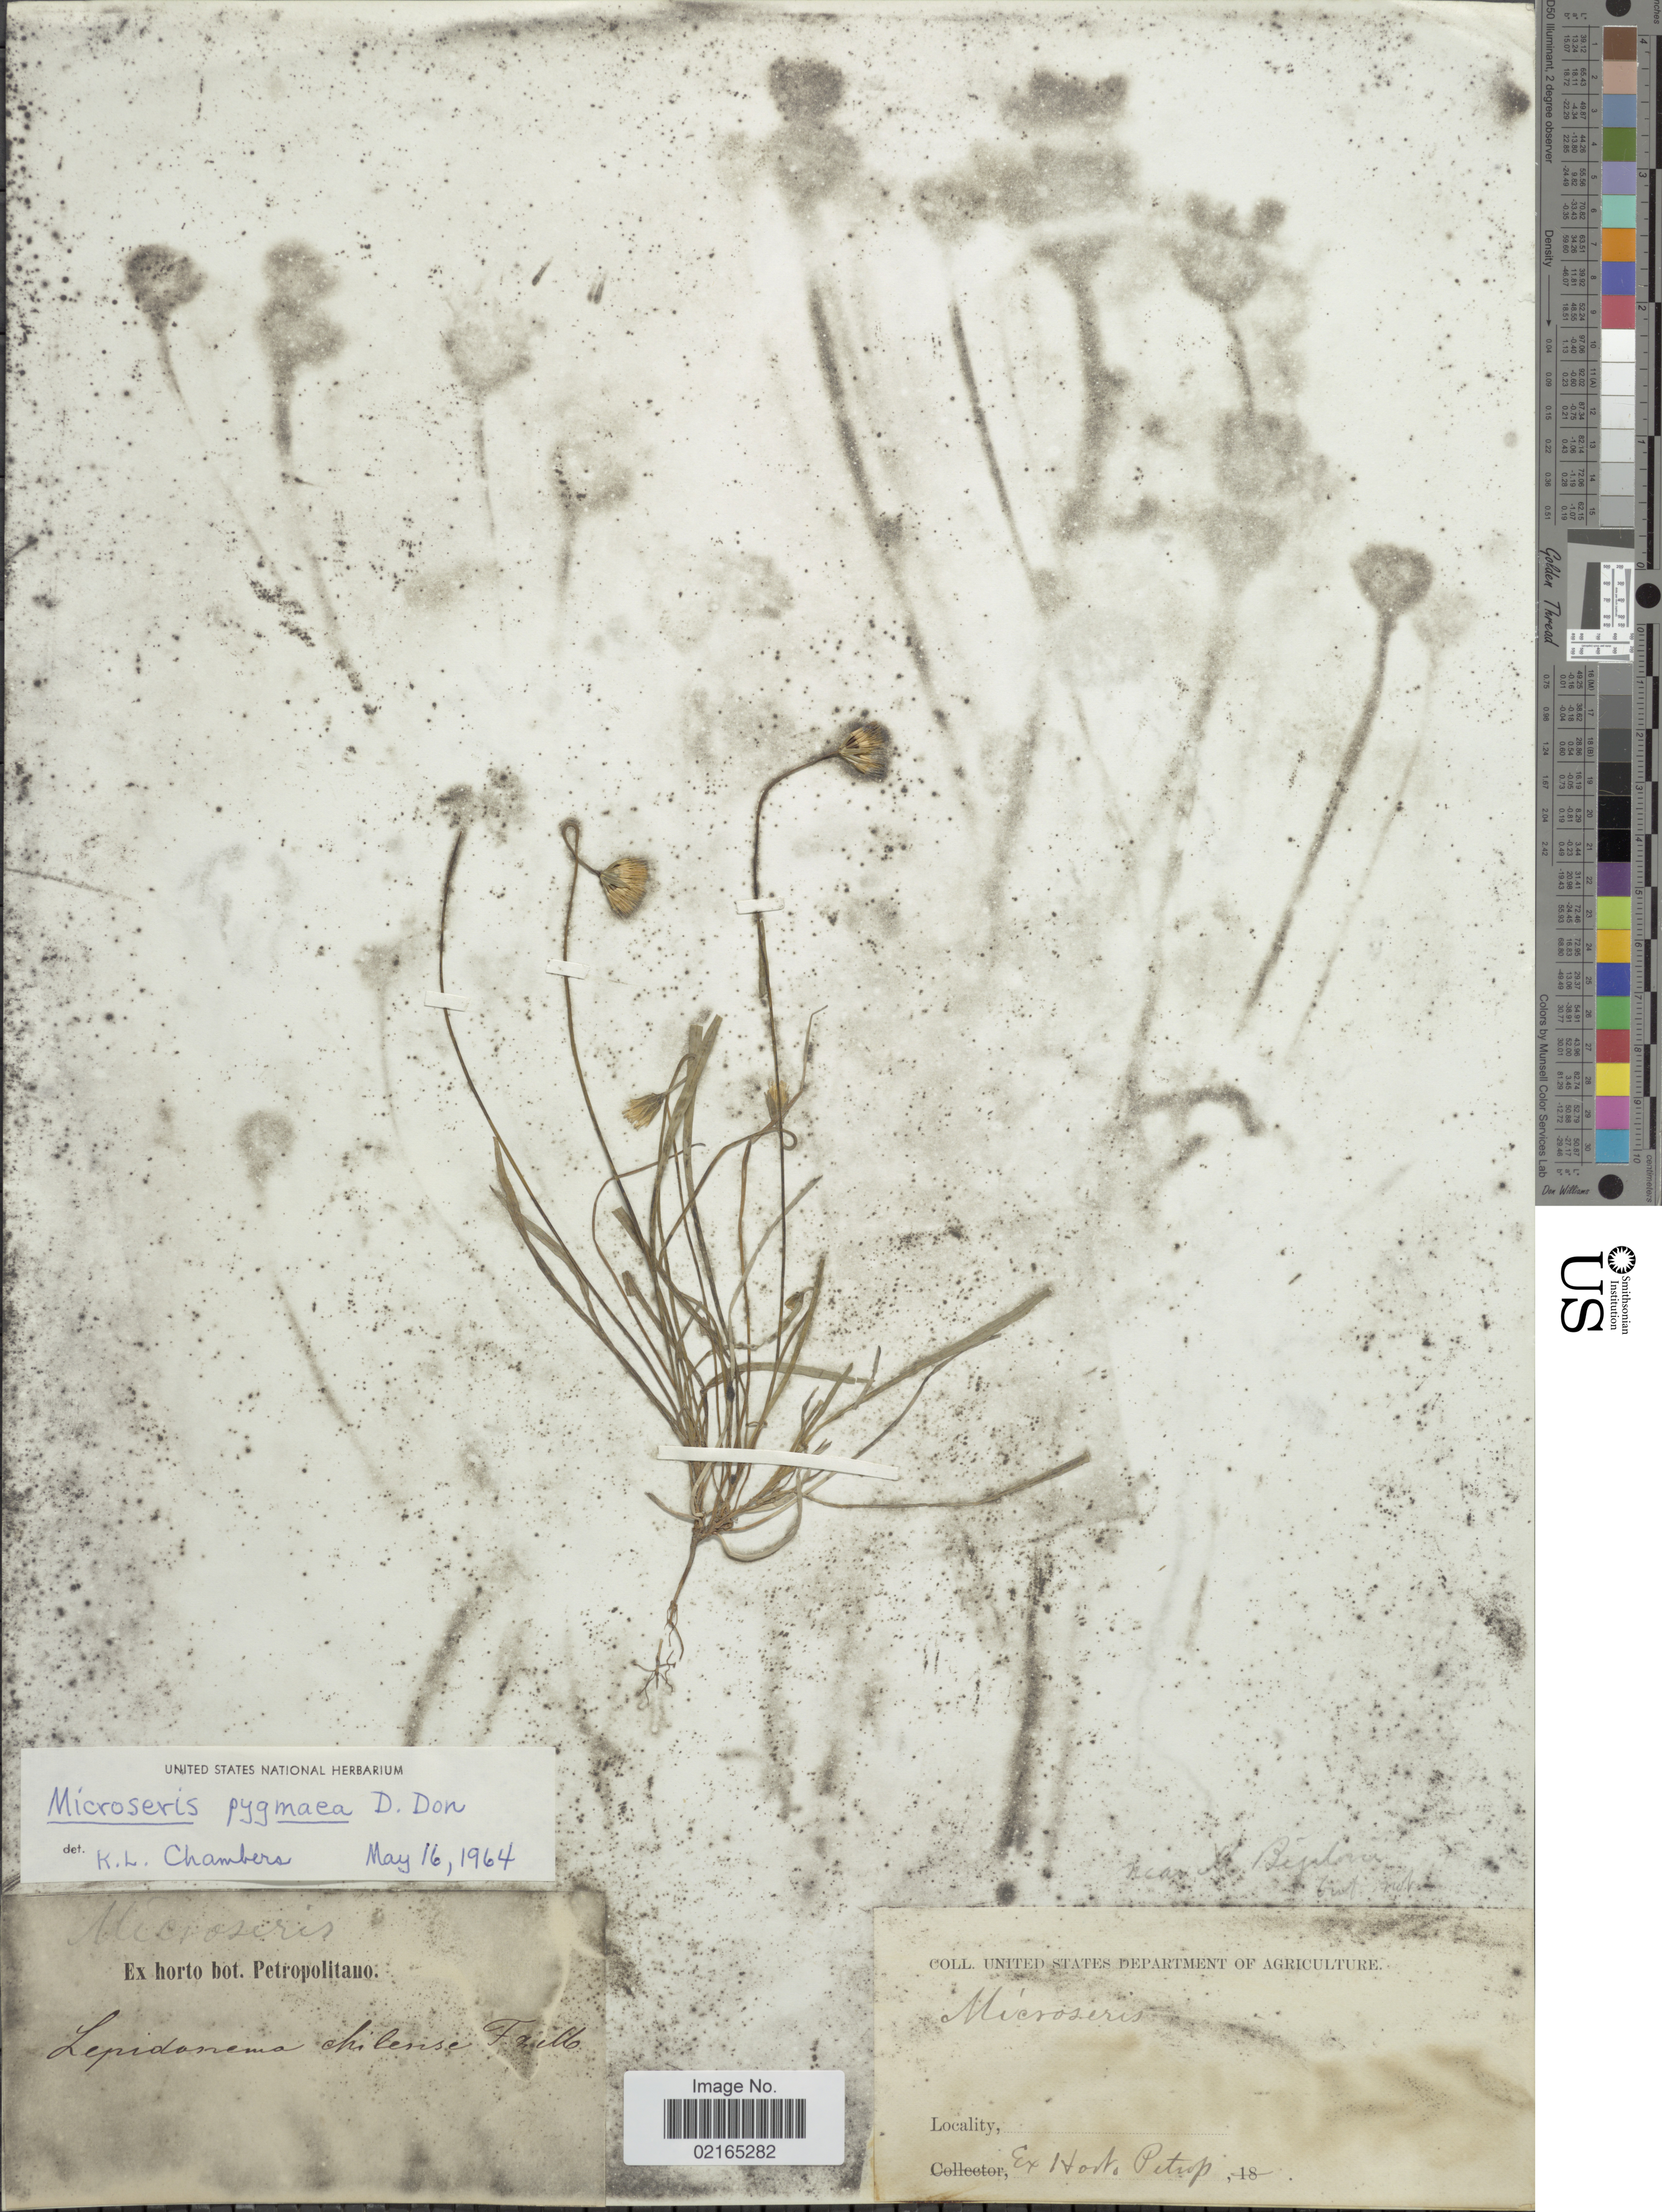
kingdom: Plantae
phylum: Tracheophyta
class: Magnoliopsida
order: Asterales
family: Asteraceae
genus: Microseris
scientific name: Microseris pygmaea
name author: D. Don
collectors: ex Herb. Horti Bot. Petropolitani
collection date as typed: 18